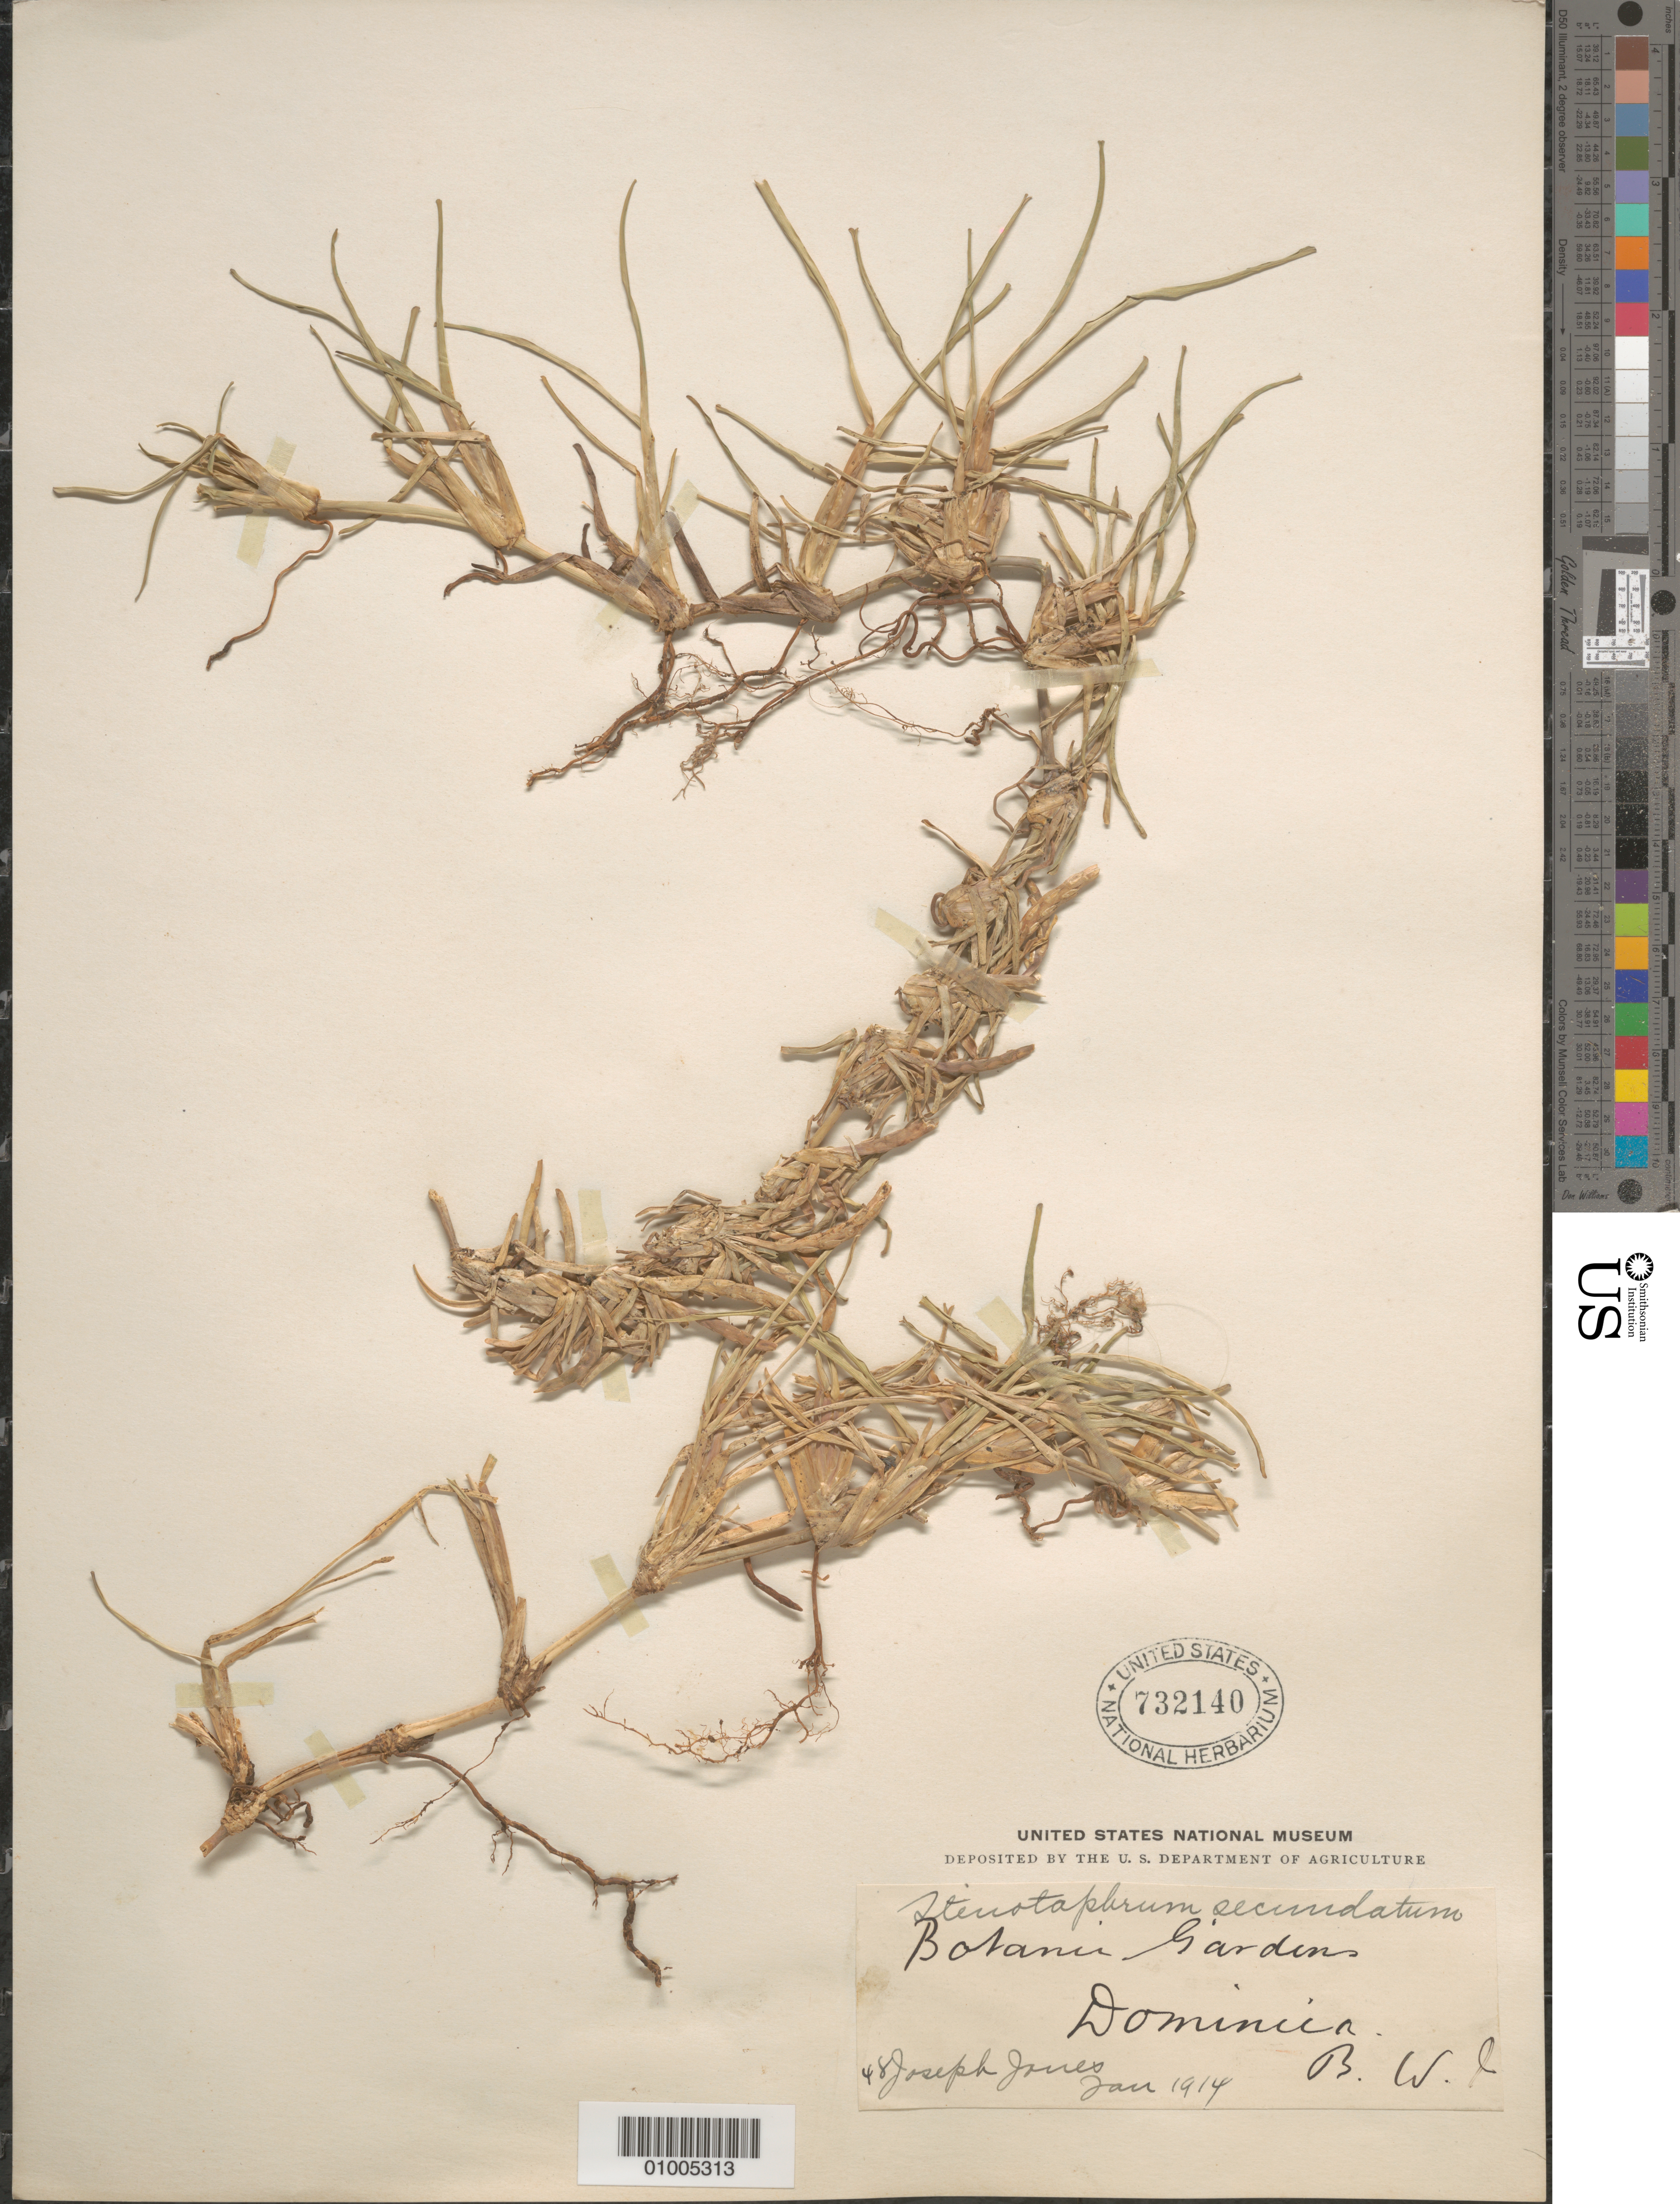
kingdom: Plantae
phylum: Tracheophyta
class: Liliopsida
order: Poales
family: Poaceae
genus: Stenotaphrum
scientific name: Stenotaphrum secundatum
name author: (Walter) Kuntze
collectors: J. Jones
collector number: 48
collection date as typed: Jan 1914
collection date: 1914-01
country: Dominica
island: Dominica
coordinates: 0 N, 0 E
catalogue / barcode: US 732140